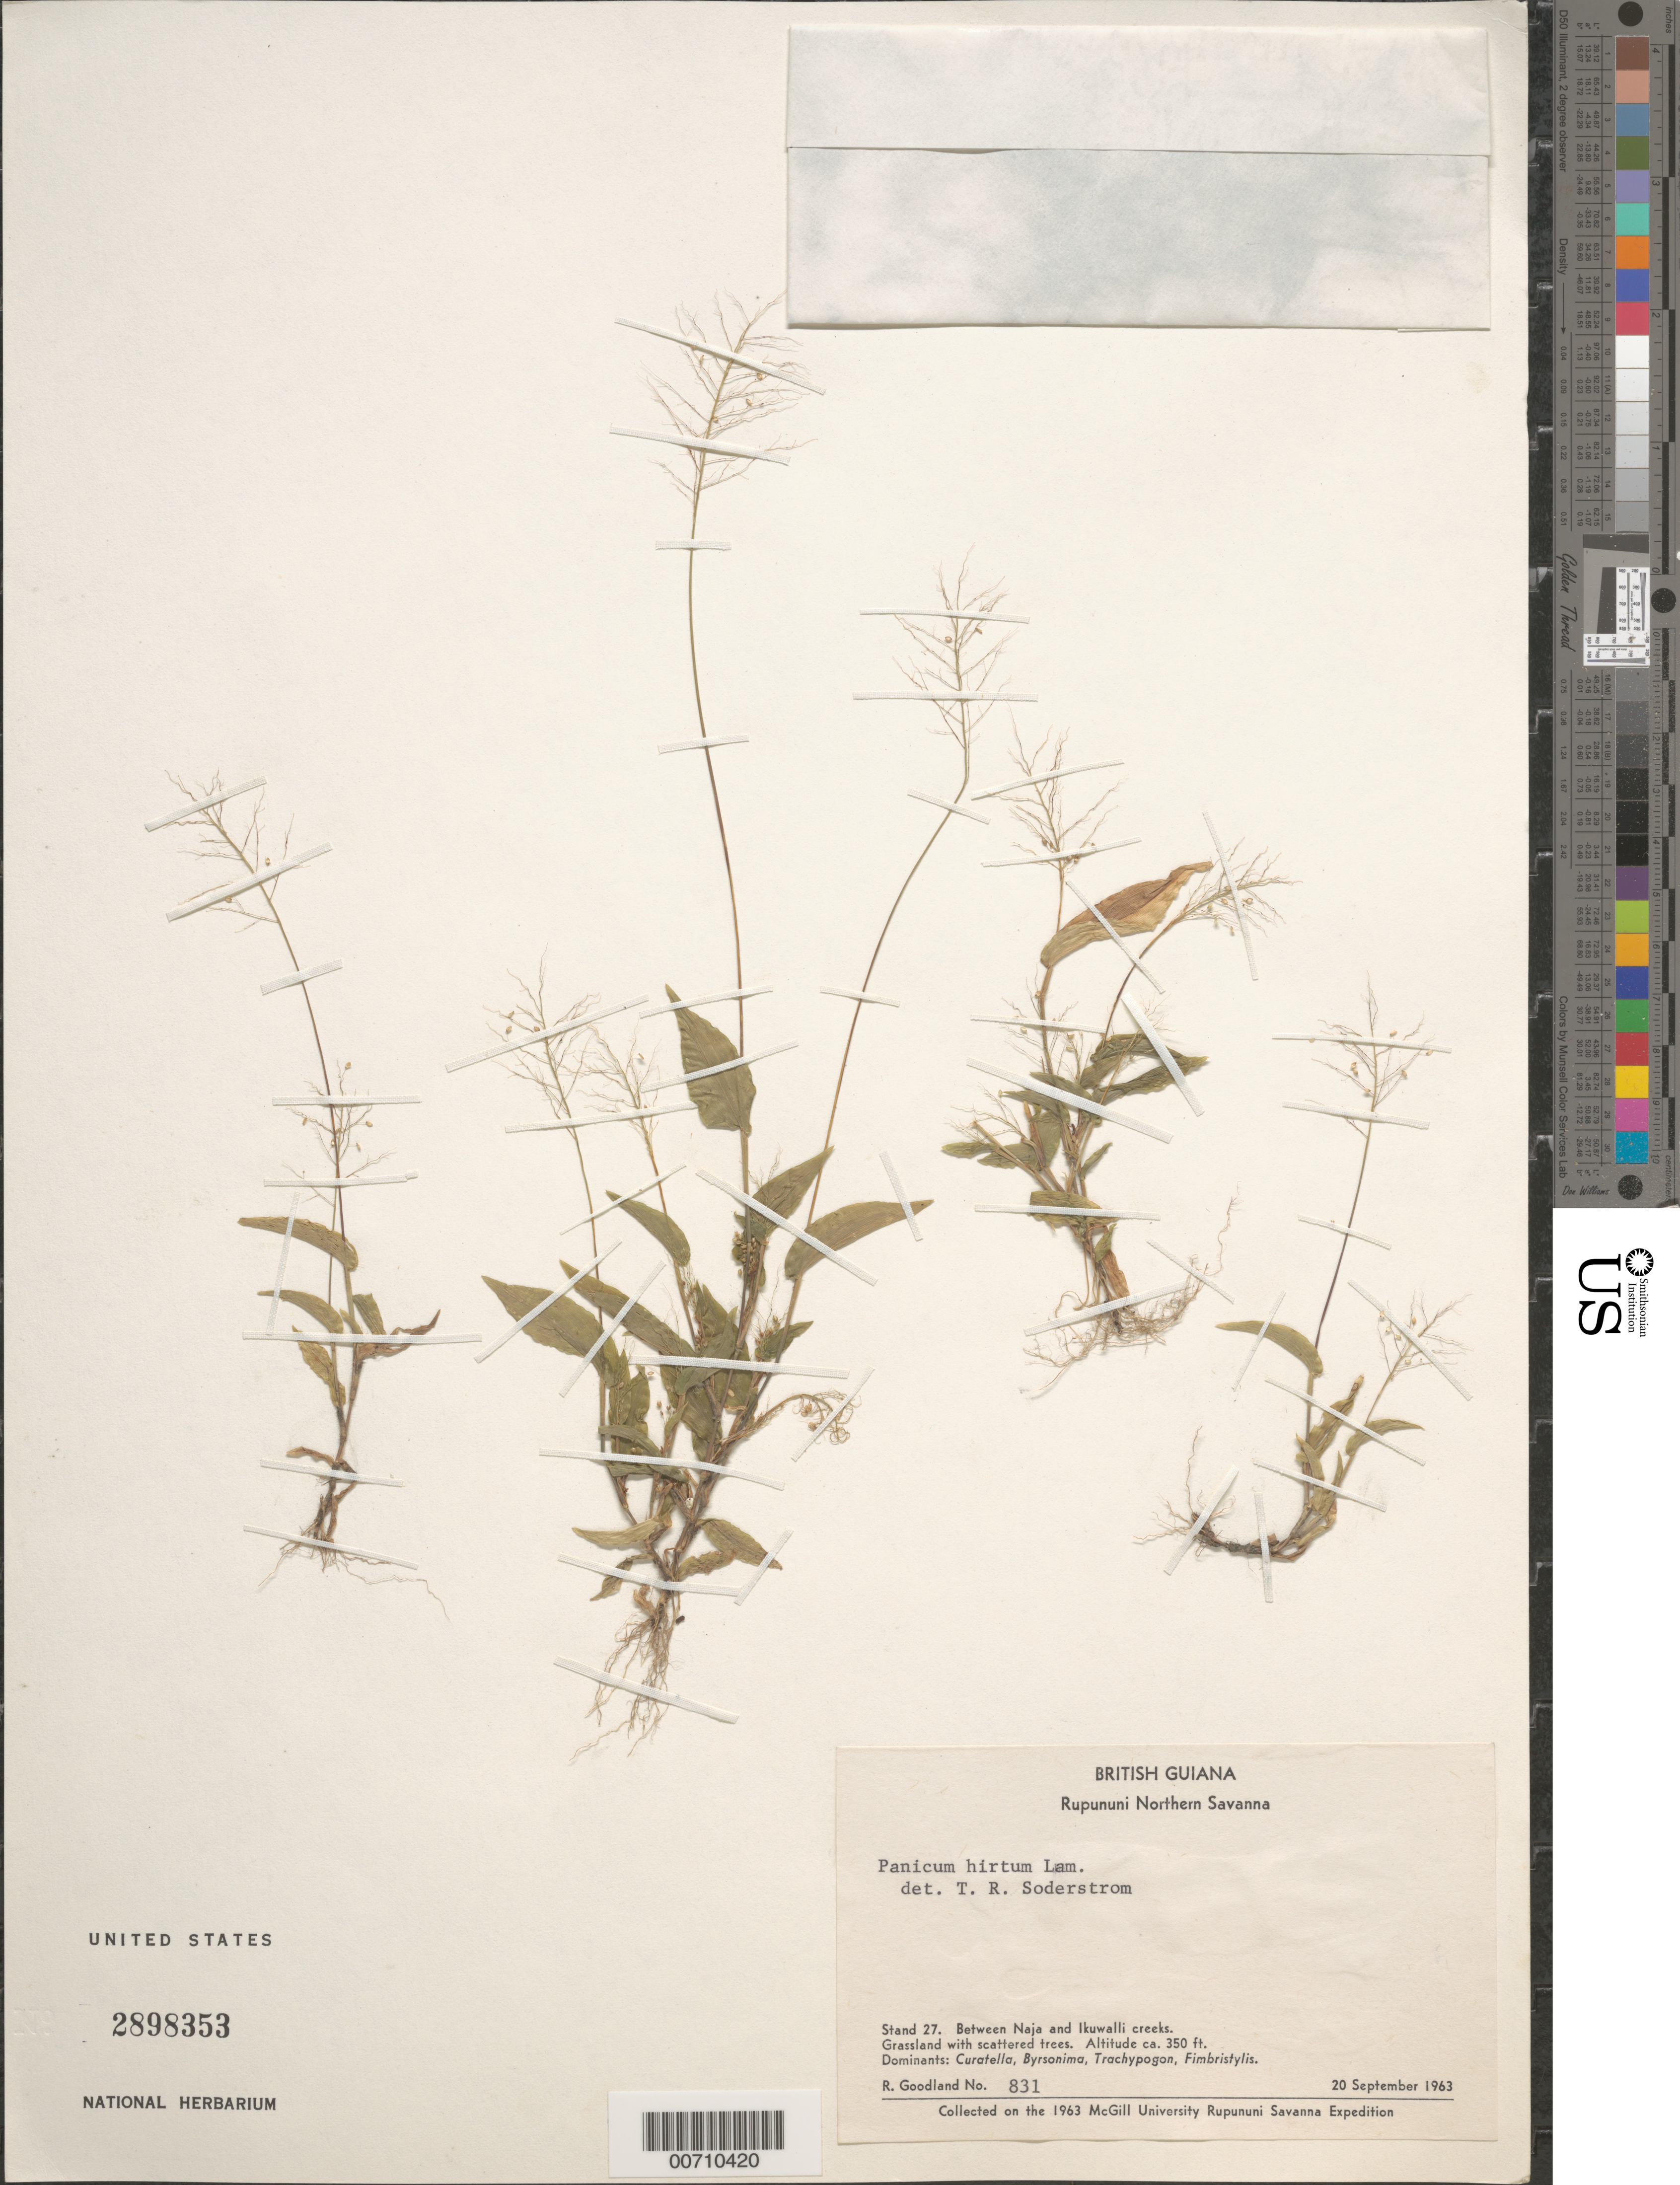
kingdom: Plantae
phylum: Tracheophyta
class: Liliopsida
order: Poales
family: Poaceae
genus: Panicum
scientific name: Panicum hirtum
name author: Lam.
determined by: Soderstrom, T. R.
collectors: R. Goodland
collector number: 831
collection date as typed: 20-Sep-63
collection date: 1963-09-20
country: Guyana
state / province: U. Takutu-U. Essequibo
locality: Rupununi Northern Savanna, between Naja & Ikuwalli Creeks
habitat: Grassland with scattered trees. Dominants: Curatella, Byrsonima, Trachypogon, Fimbristylis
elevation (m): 107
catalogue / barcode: US 2898353